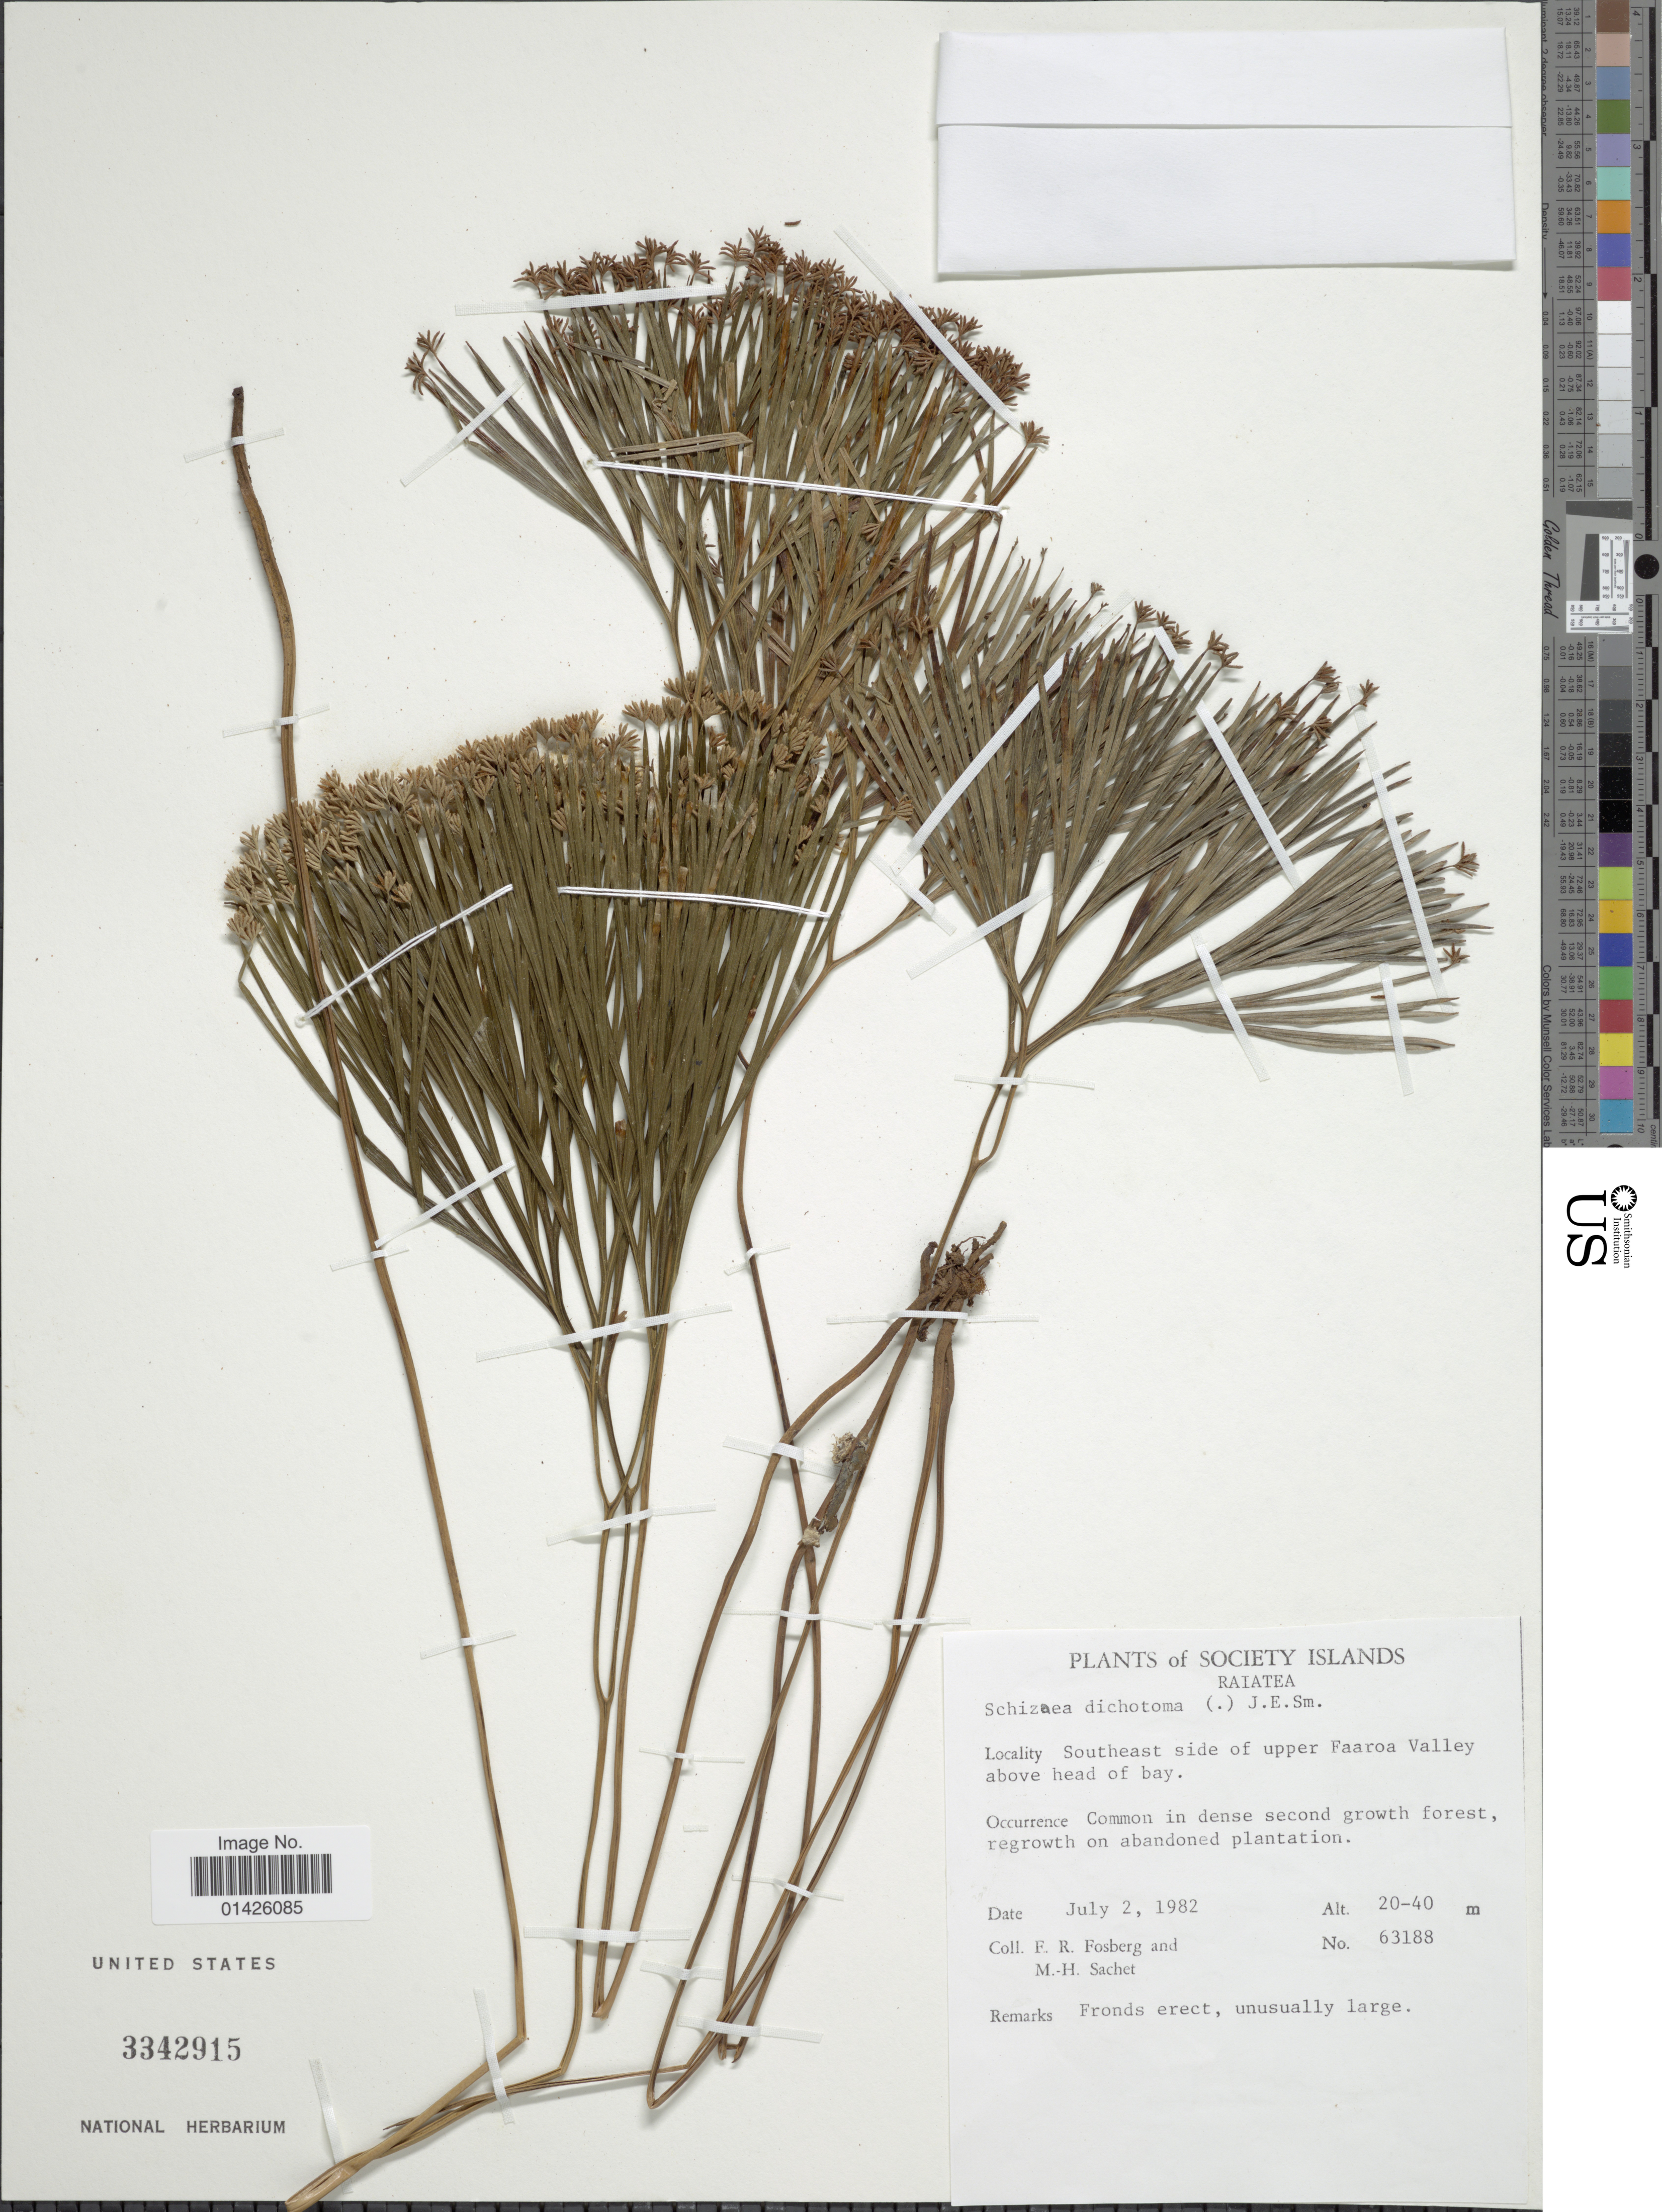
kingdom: Plantae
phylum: Tracheophyta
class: Polypodiopsida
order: Schizaeales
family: Schizaeaceae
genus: Schizaea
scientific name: Schizaea dichotoma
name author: (L.) J. Sm.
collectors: F. R. Fosberg & M.-H. Sachet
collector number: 63188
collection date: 1982-07-02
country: French Polynesia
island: Raiatea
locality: Society Islands, Raiatea, Southeast side of upper Faaroa Valley above head of bay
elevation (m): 20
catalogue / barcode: US 3342915